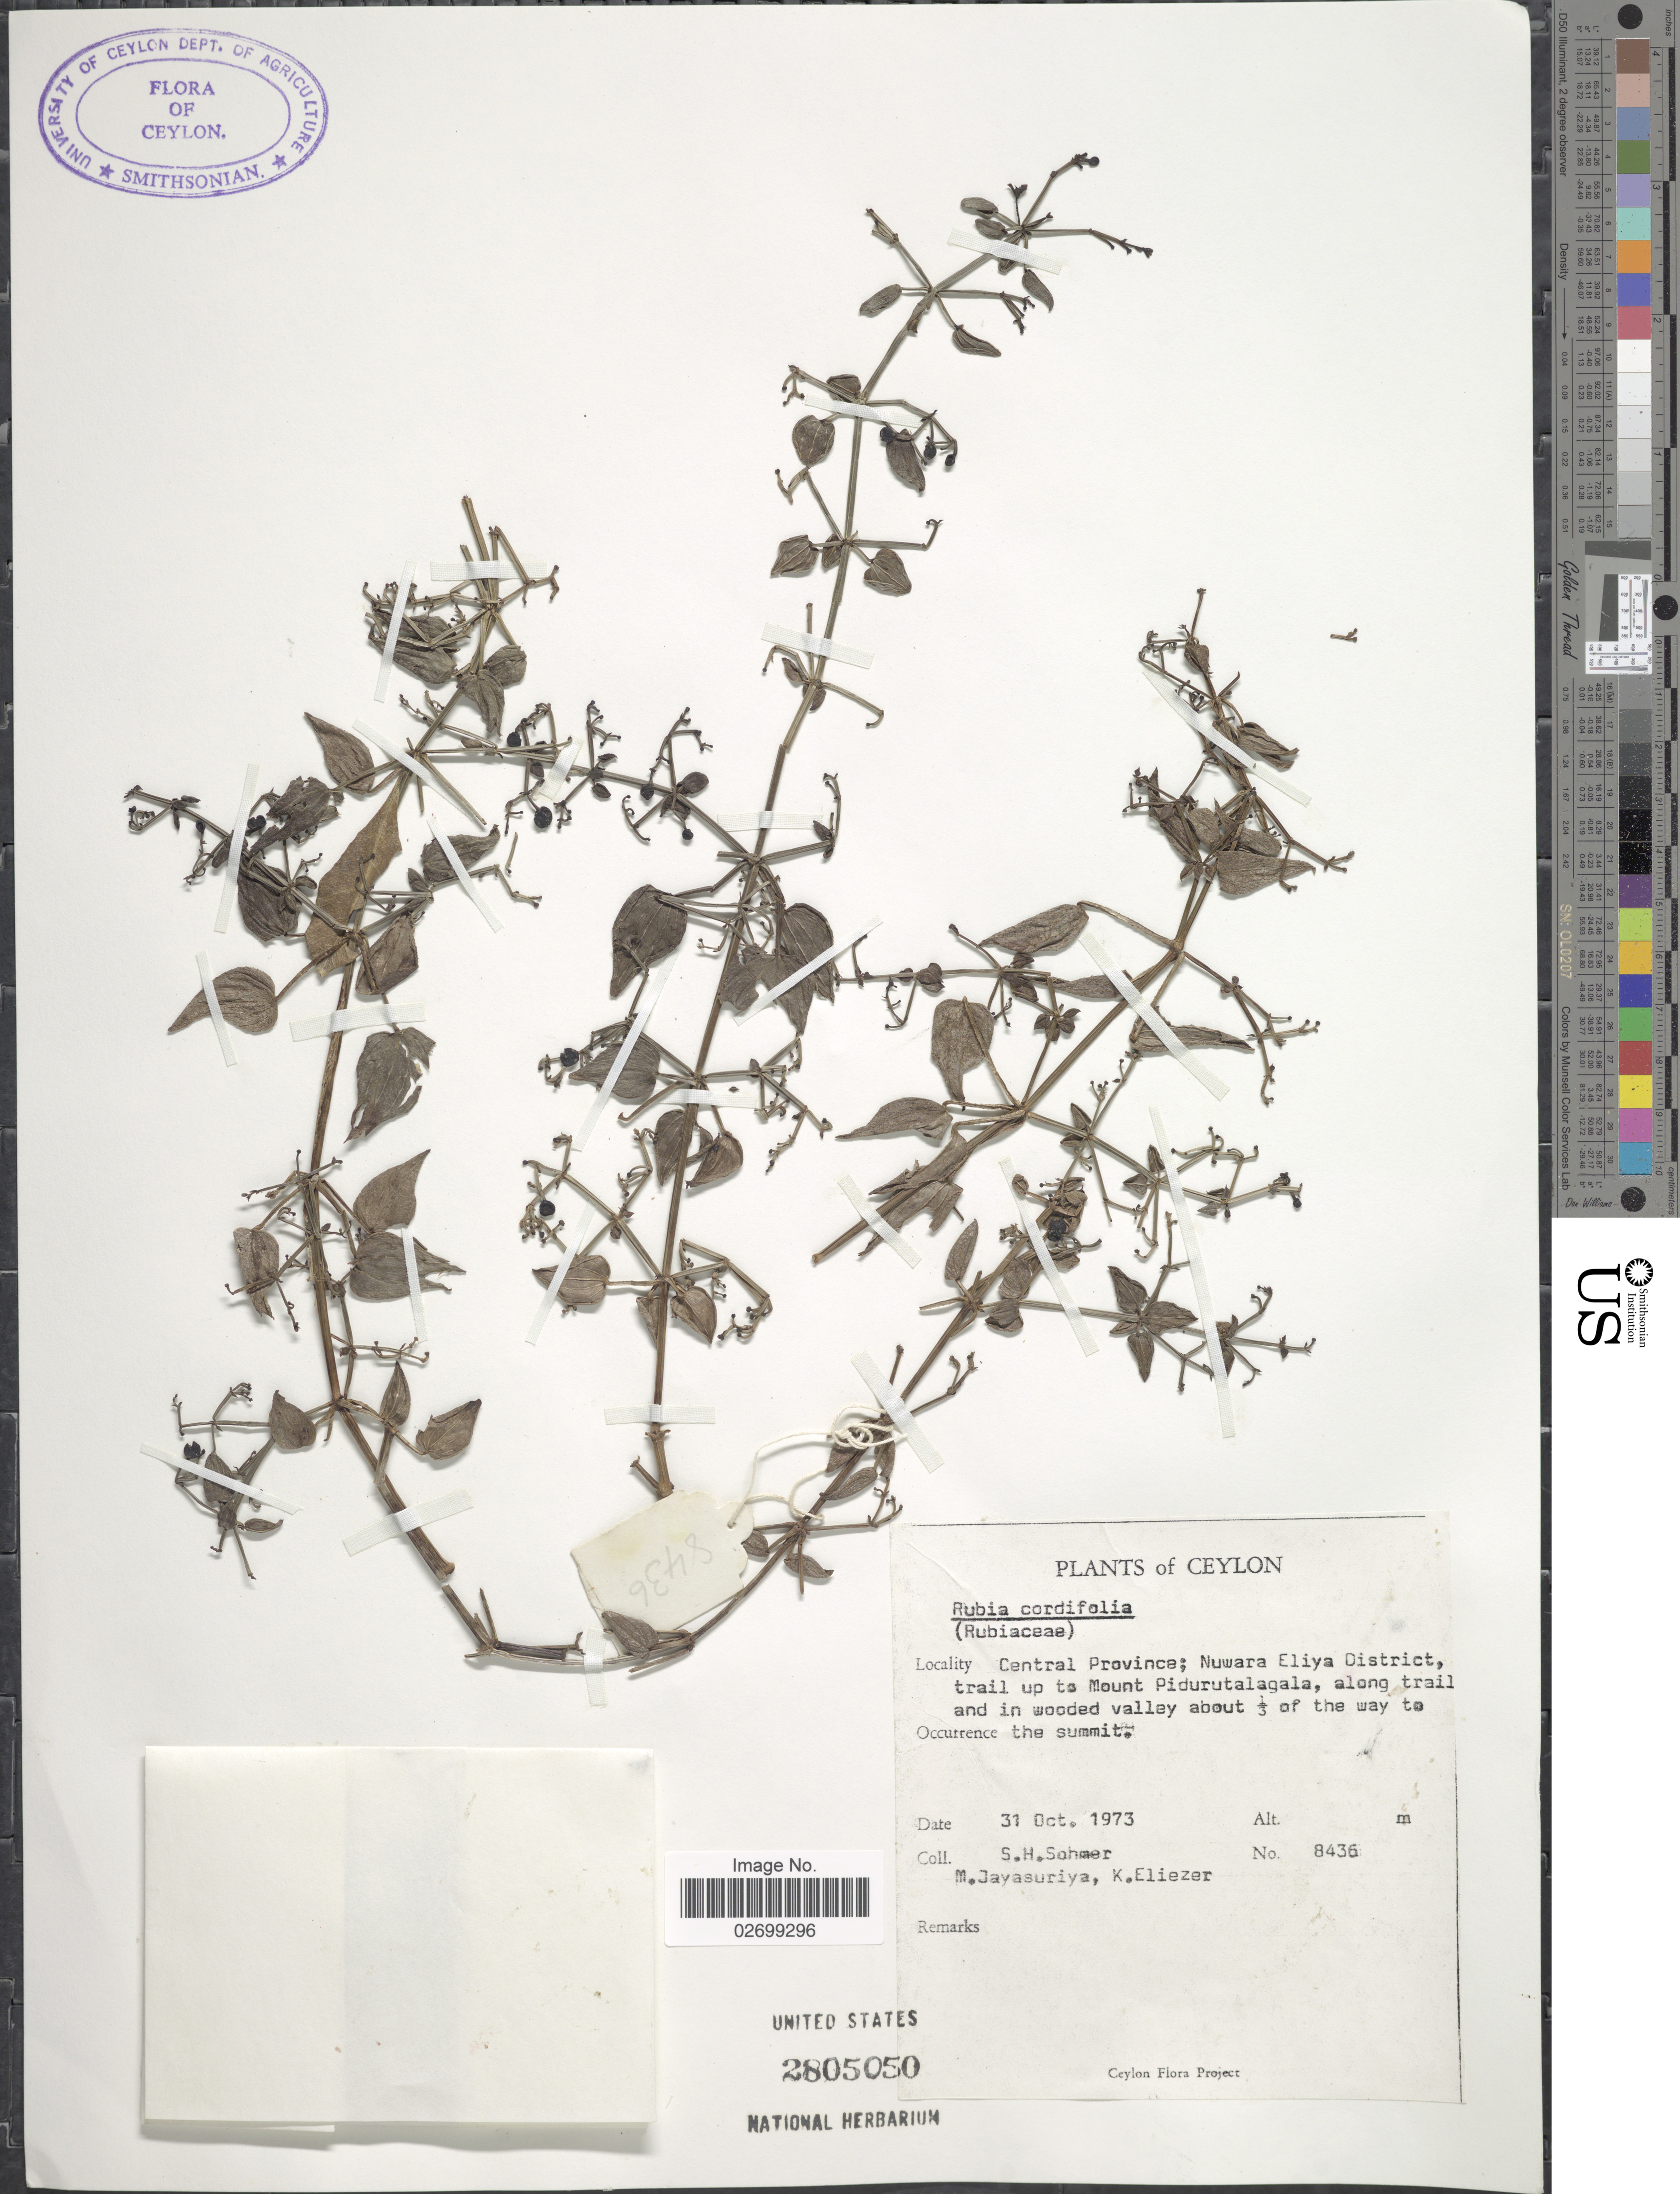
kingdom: Plantae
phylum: Tracheophyta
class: Magnoliopsida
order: Gentianales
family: Rubiaceae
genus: Rubia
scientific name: Rubia cordifolia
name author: L.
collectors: S. H. Sohmer, M. Jayasuriya & K. Eliezer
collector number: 8436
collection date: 1973-10-31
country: Sri Lanka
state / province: Central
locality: Ceylon, Nuwara Eliya District, trail up to Mount Pidurutalagala, along trail and in wooded valley about 1/3 of the way to the summit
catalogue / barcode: US 2805050